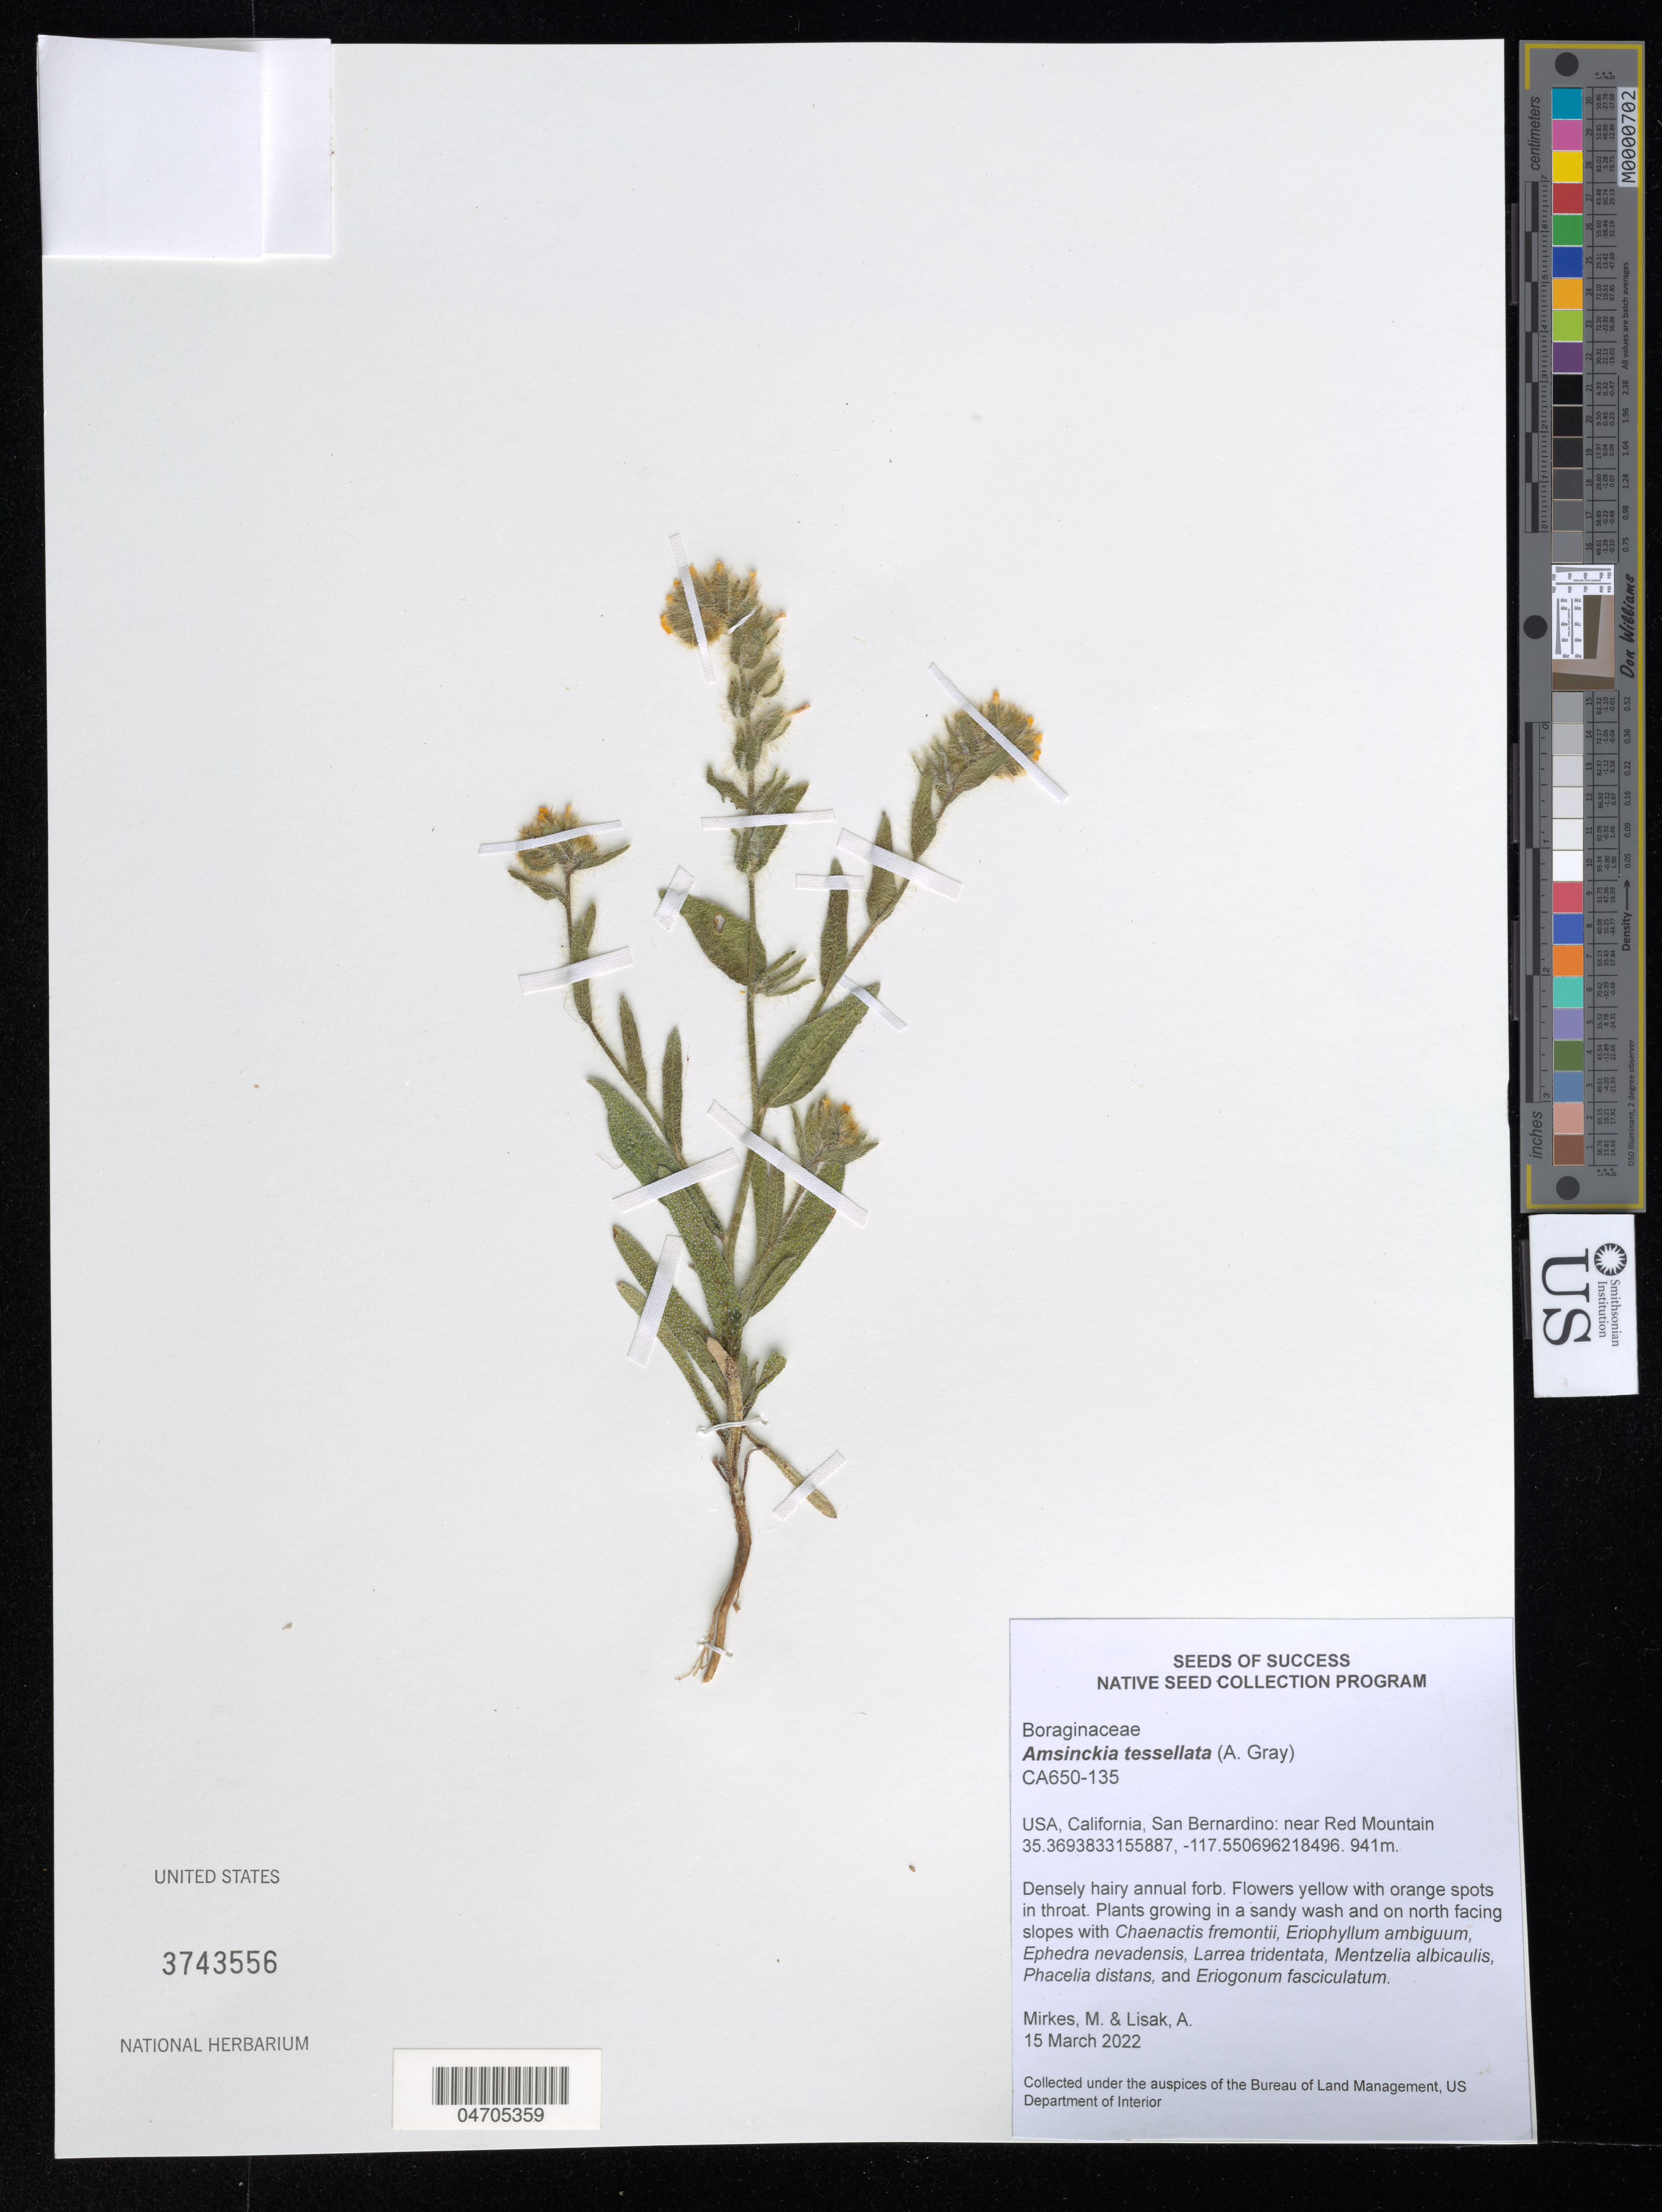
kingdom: Plantae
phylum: Tracheophyta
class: Magnoliopsida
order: Boraginales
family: Boraginaceae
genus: Amsinckia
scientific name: Amsinckia tessellata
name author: A. Gray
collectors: M. Mirkes & A. Lisak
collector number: CA650-135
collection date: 2022-03-15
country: United States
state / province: California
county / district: San Bernardino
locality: San Bernardino: near Red Mountain.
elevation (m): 941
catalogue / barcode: US 3743556